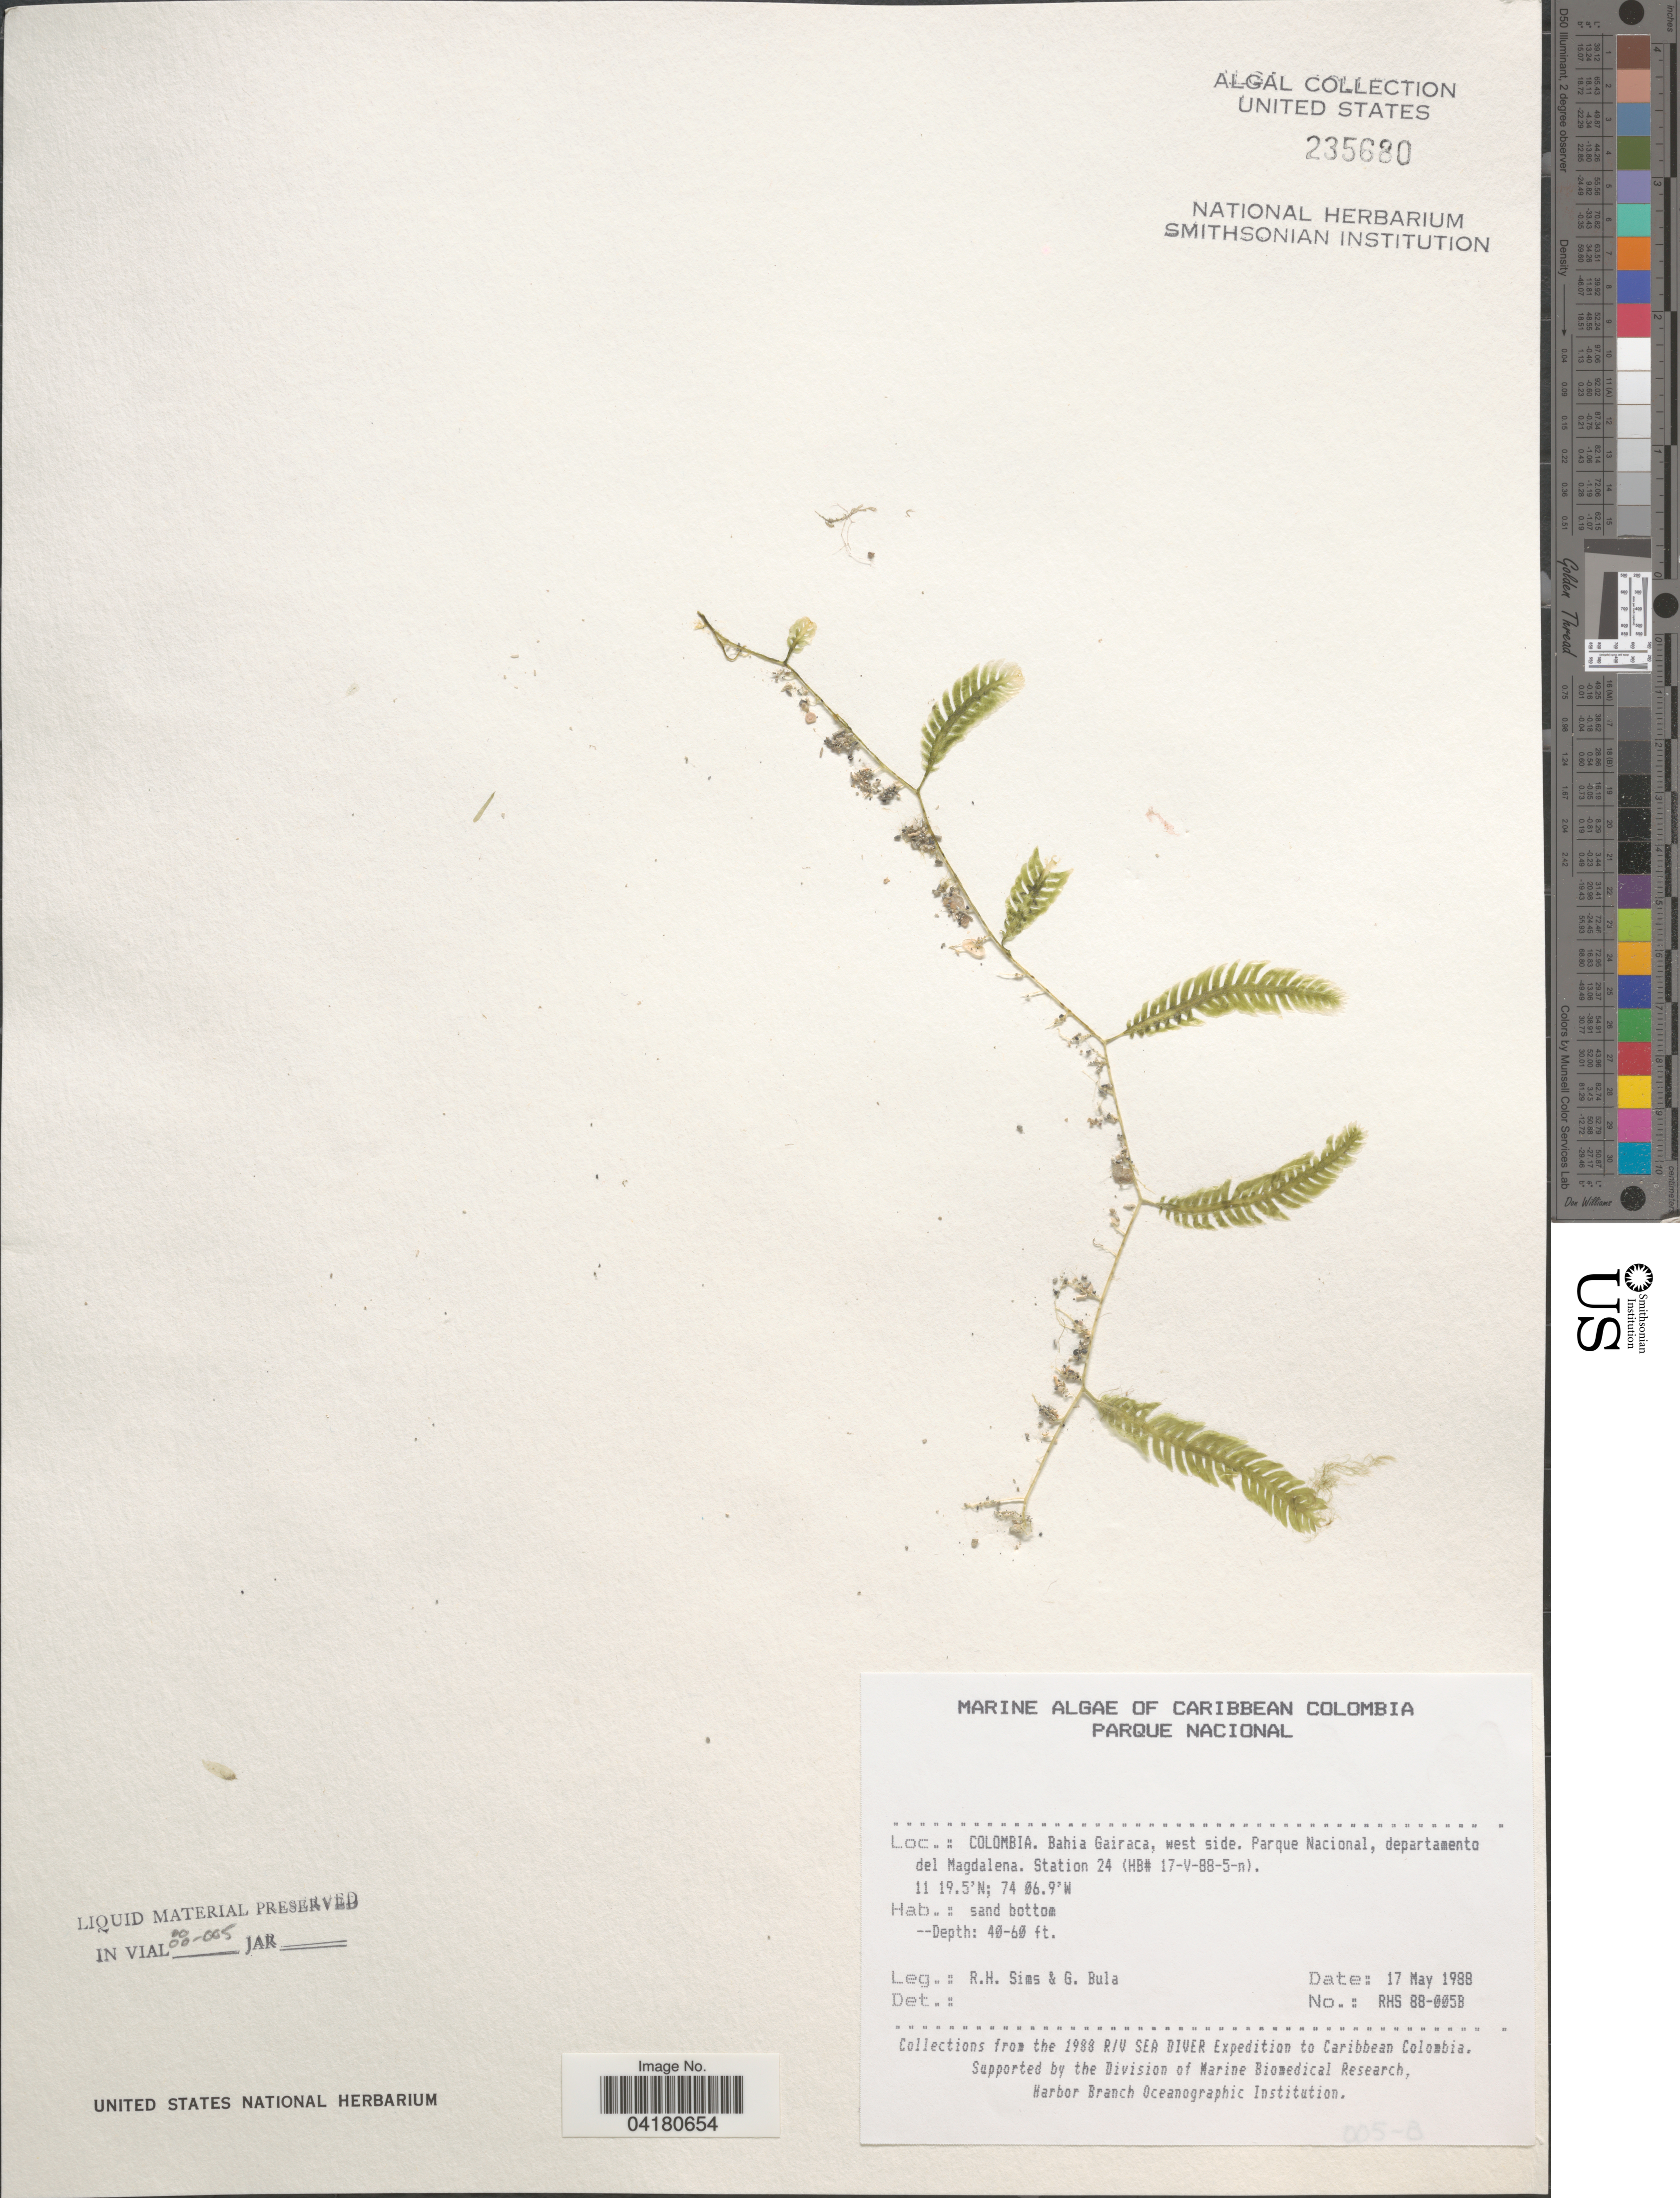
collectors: R. H. Sims & G. Bula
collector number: RHS88-005B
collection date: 1988-05-17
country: Colombia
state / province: Magdalena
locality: Caribbean Colombia. Bahia Gairaca, west side. Parque Nacional, departamento del Magdalena. Station 24 (HB# 17-V-88-5-n). The 1988 R/V Sea Diver Expedition to Caribbean Colombia.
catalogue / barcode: US 235680